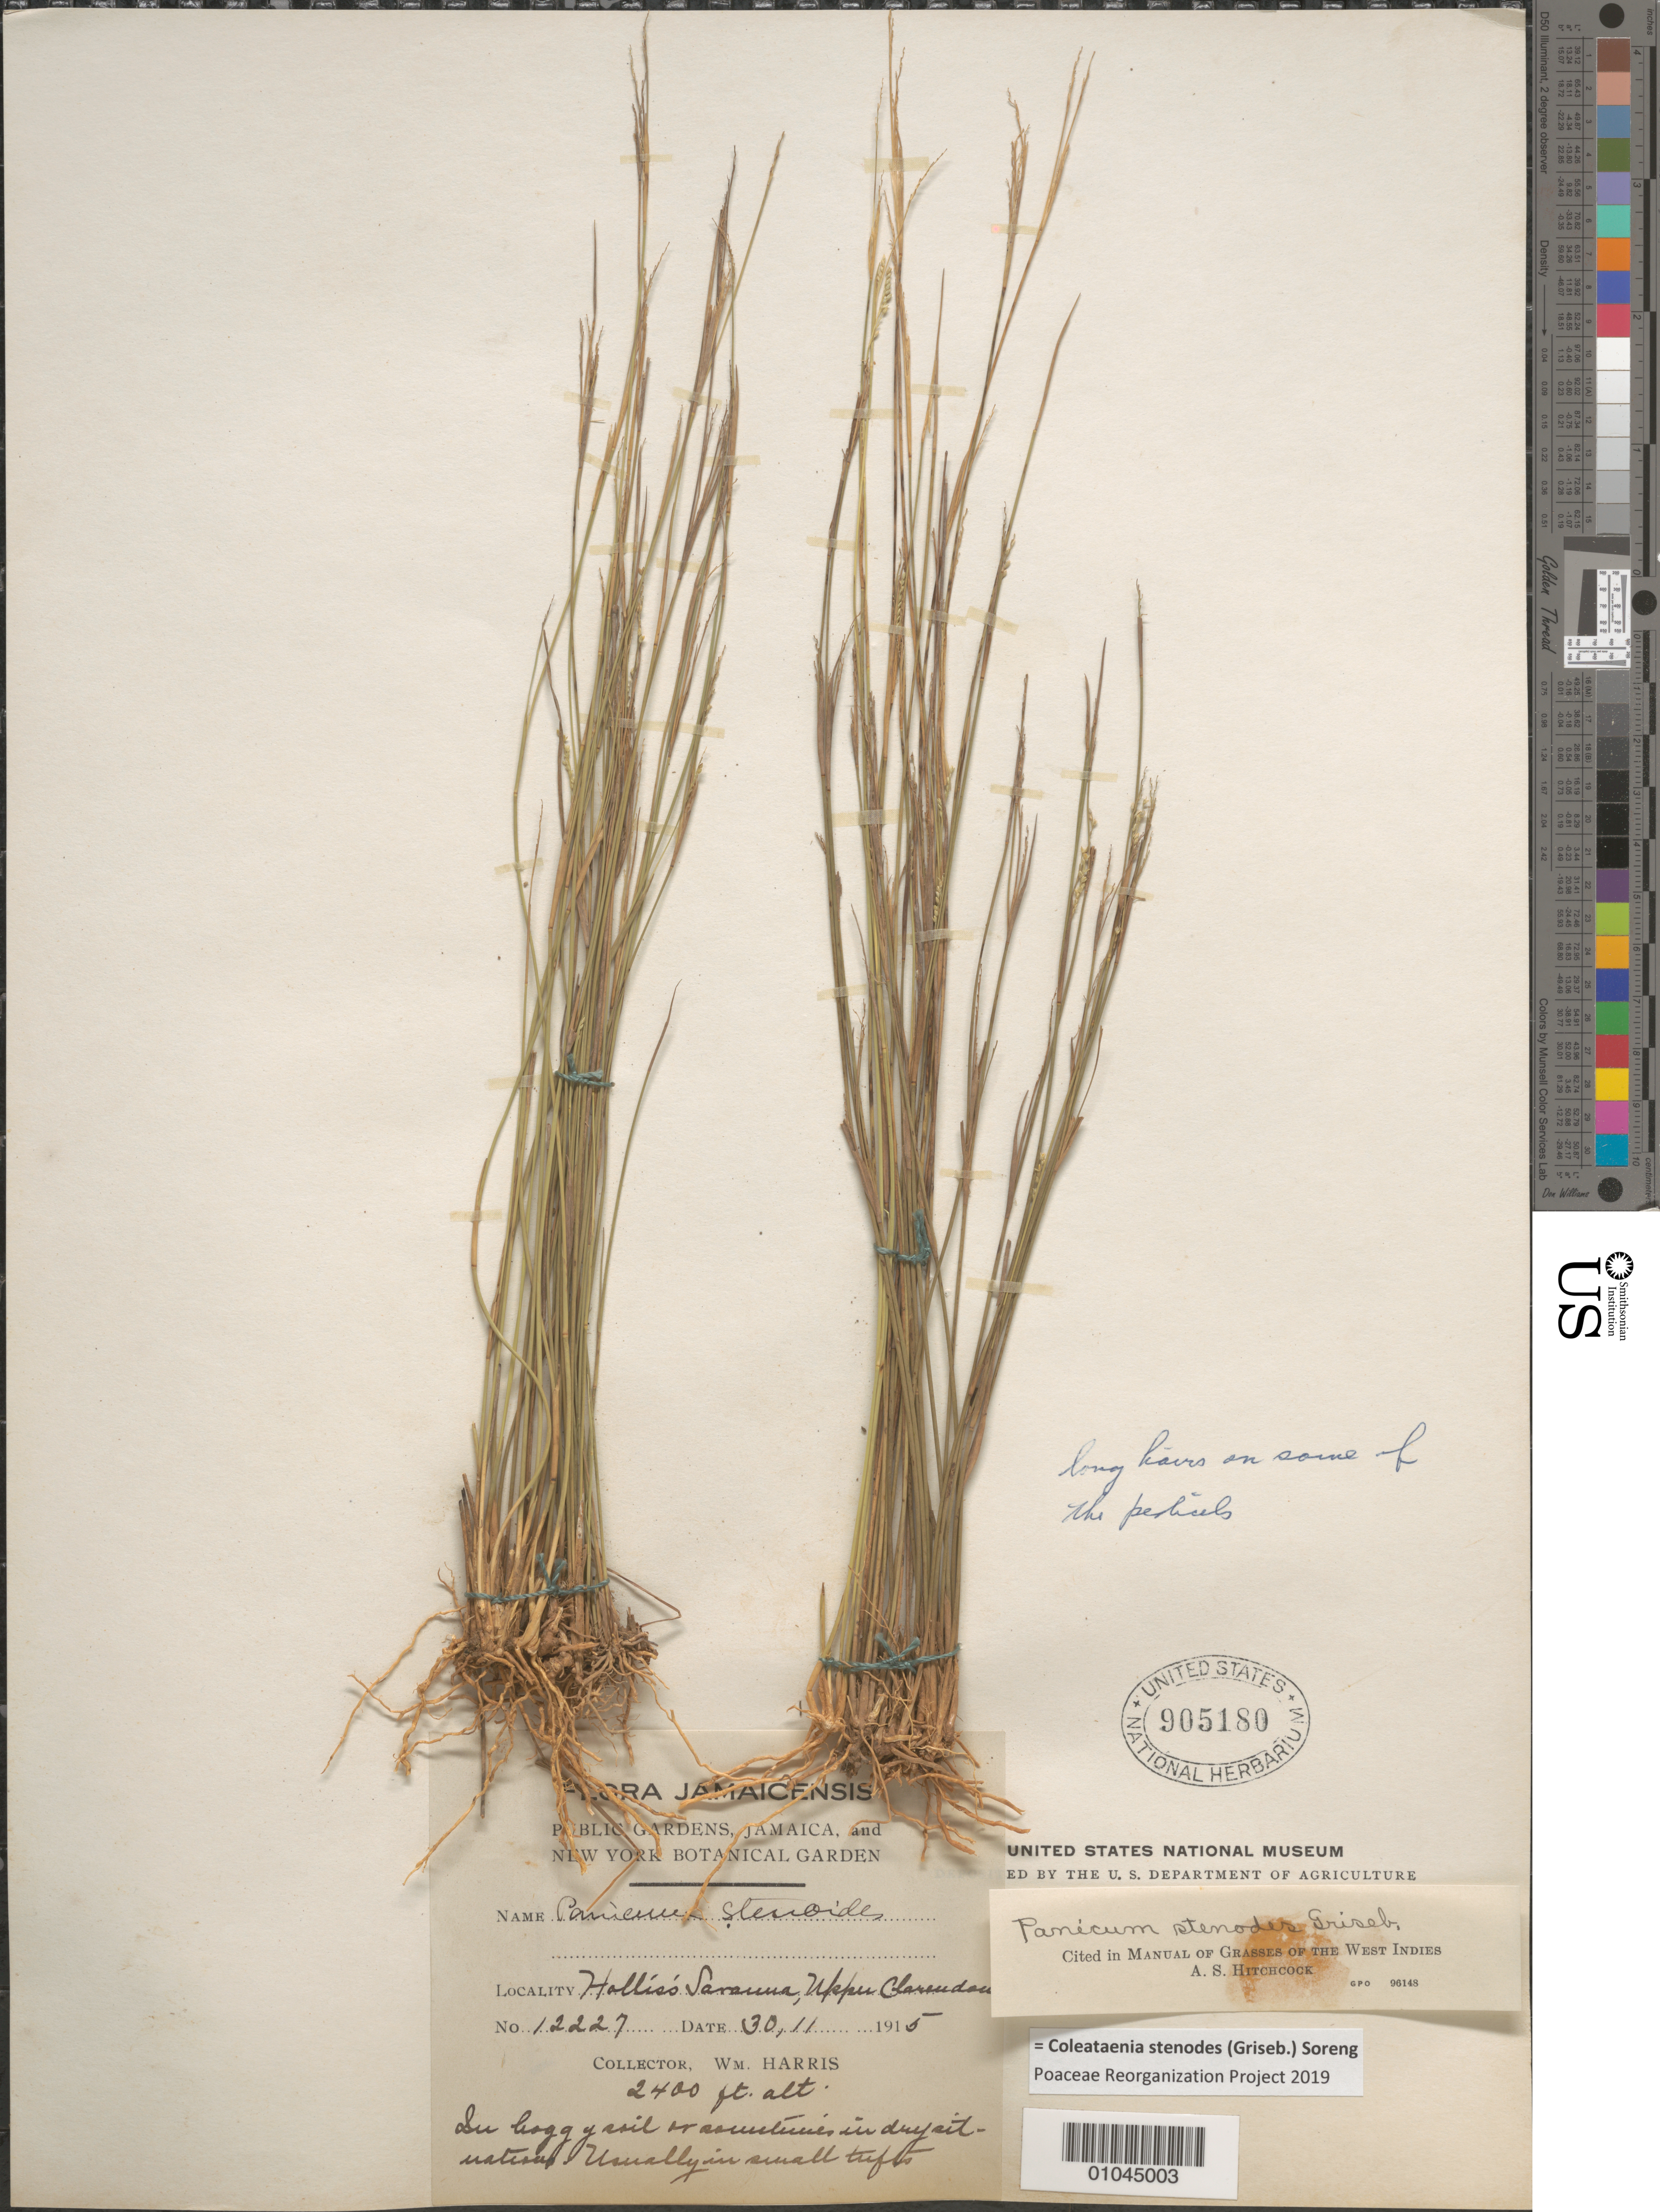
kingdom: Plantae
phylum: Tracheophyta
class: Liliopsida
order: Poales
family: Poaceae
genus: Panicum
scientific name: Panicum stenodes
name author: Griseb.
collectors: W. Harris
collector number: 12227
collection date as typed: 30 Nov 1915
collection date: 1915-11-30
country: Jamaica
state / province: Clarendon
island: Jamaica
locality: Holliss Savanna, Upper Clarendon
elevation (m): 732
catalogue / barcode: US 905180